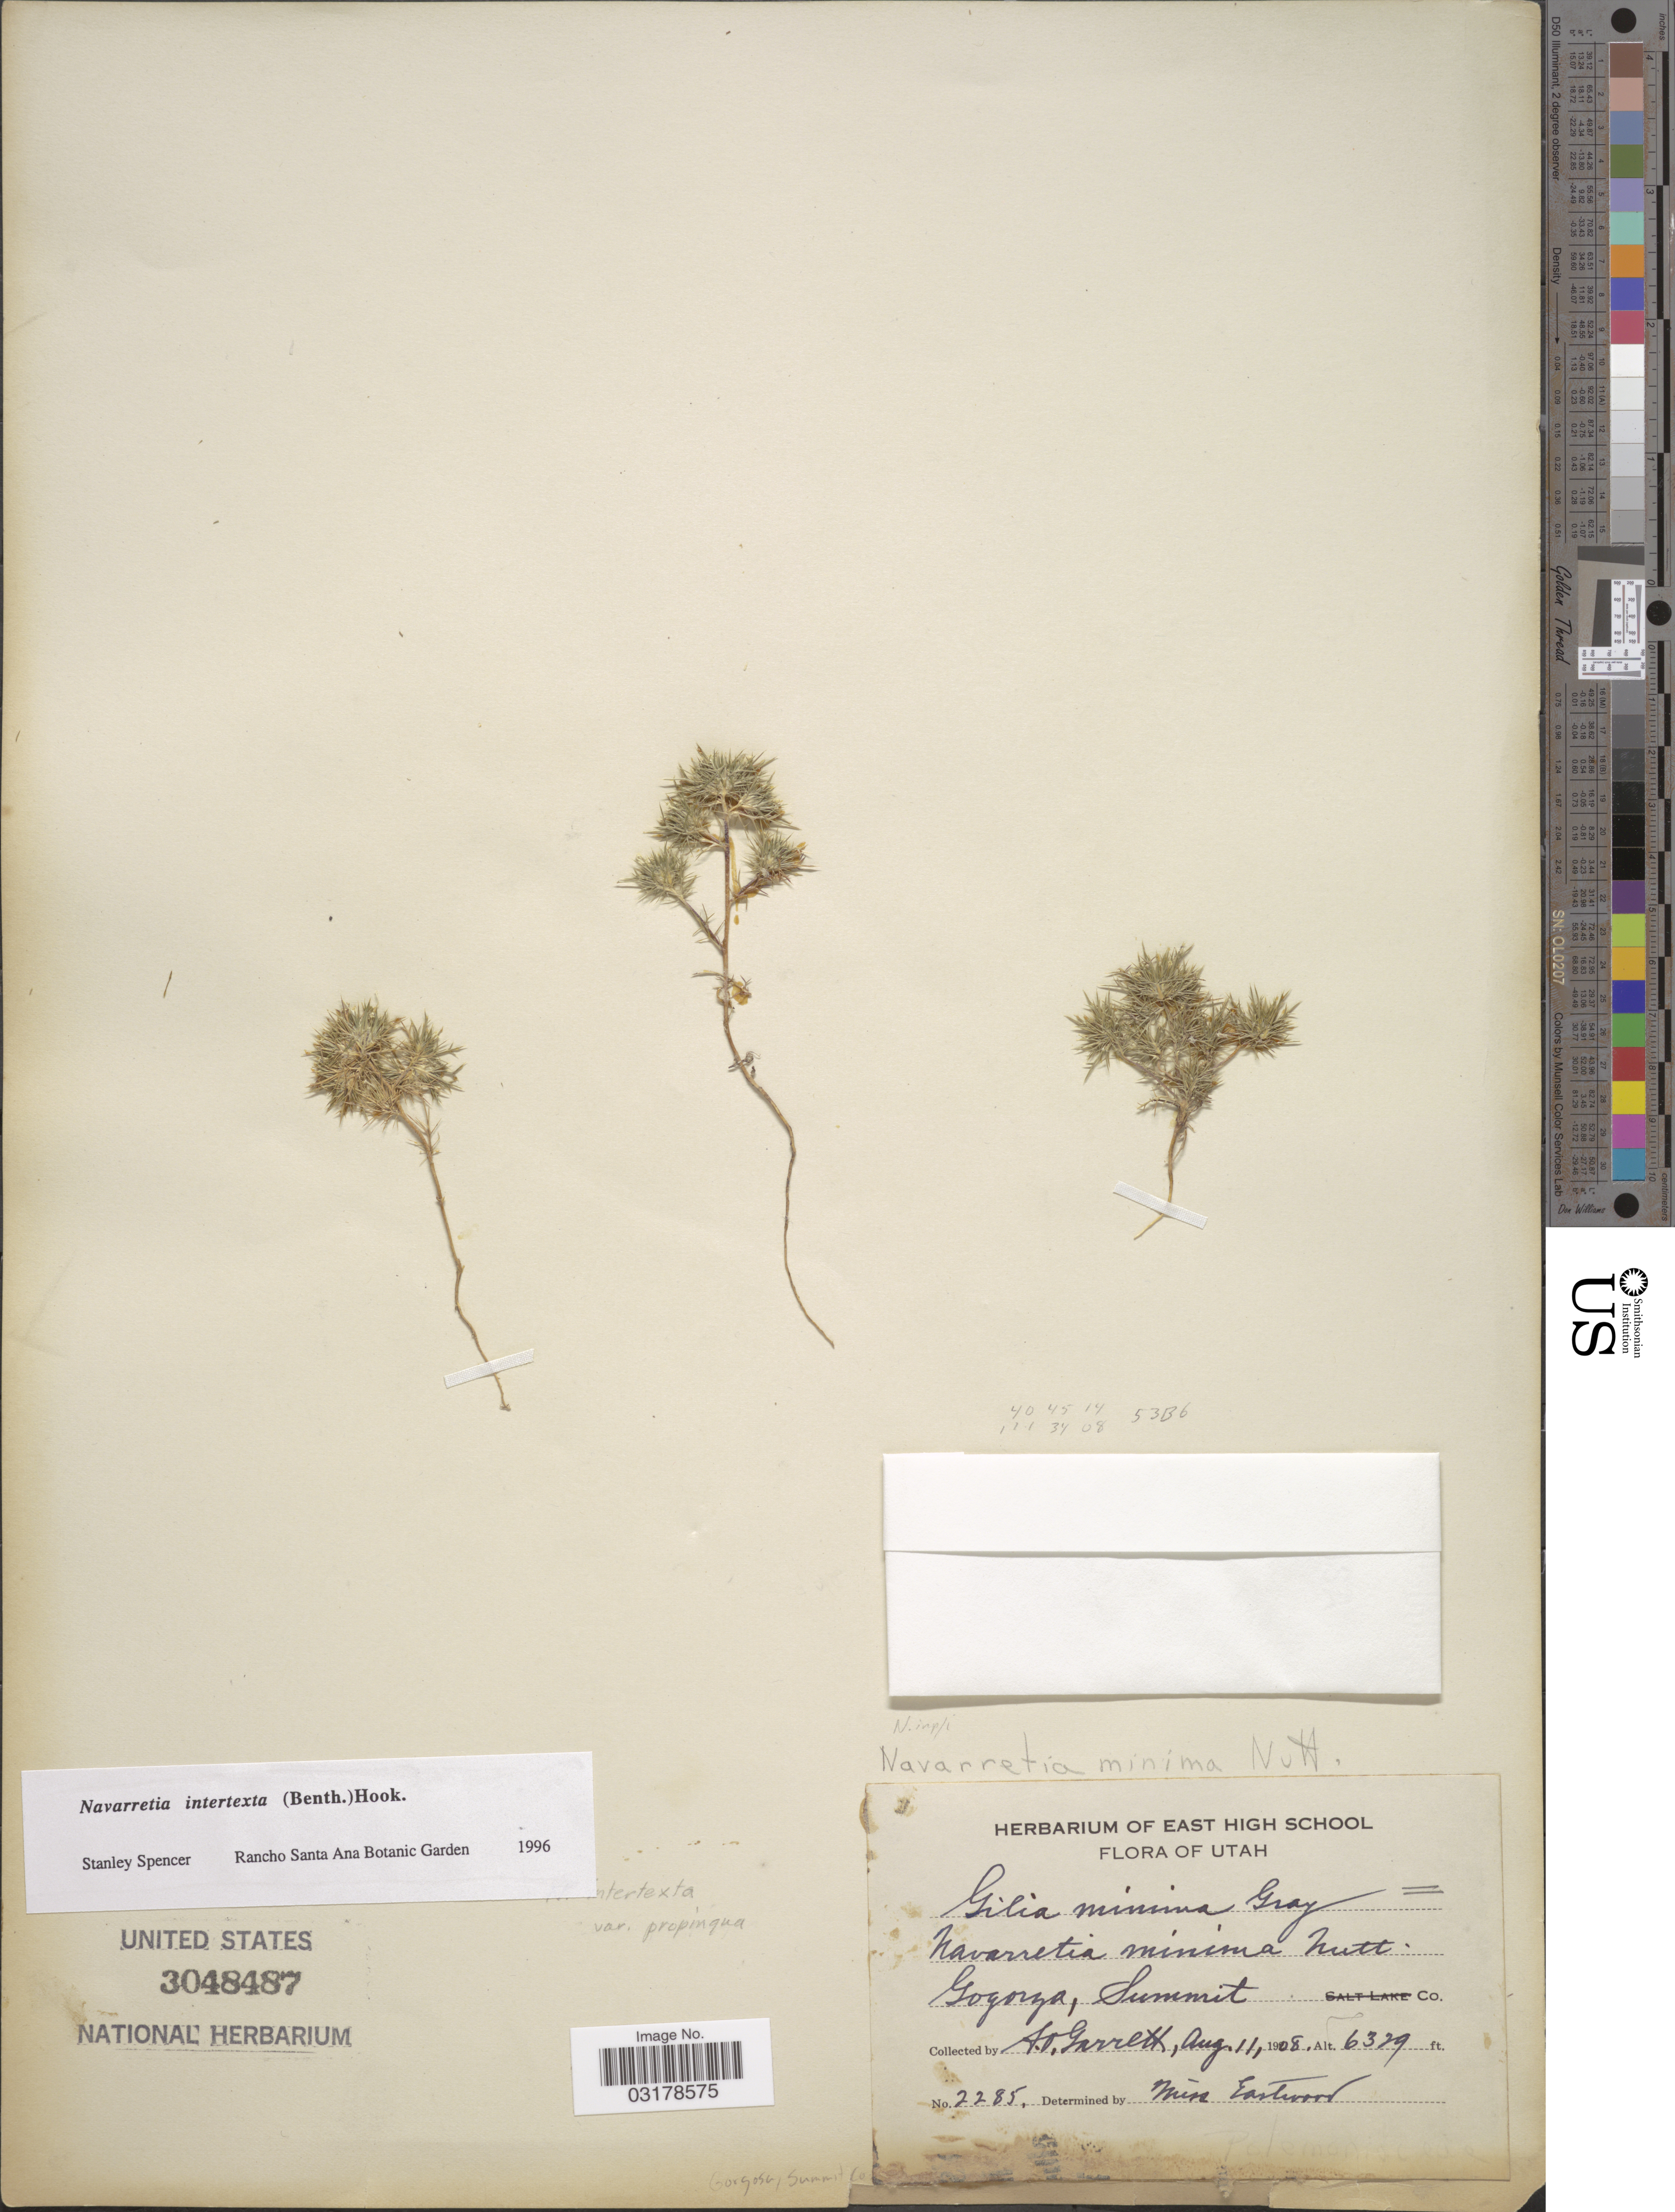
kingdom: Plantae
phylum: Tracheophyta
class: Magnoliopsida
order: Ericales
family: Polemoniaceae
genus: Navarretia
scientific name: Navarretia intertexta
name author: (Benth.) Hook.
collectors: A. O. Garrett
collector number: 6329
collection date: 1908-08-11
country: United States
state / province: Utah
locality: Gogorza, Summit Co. Gorgosa.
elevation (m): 1929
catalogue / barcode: US 3048487